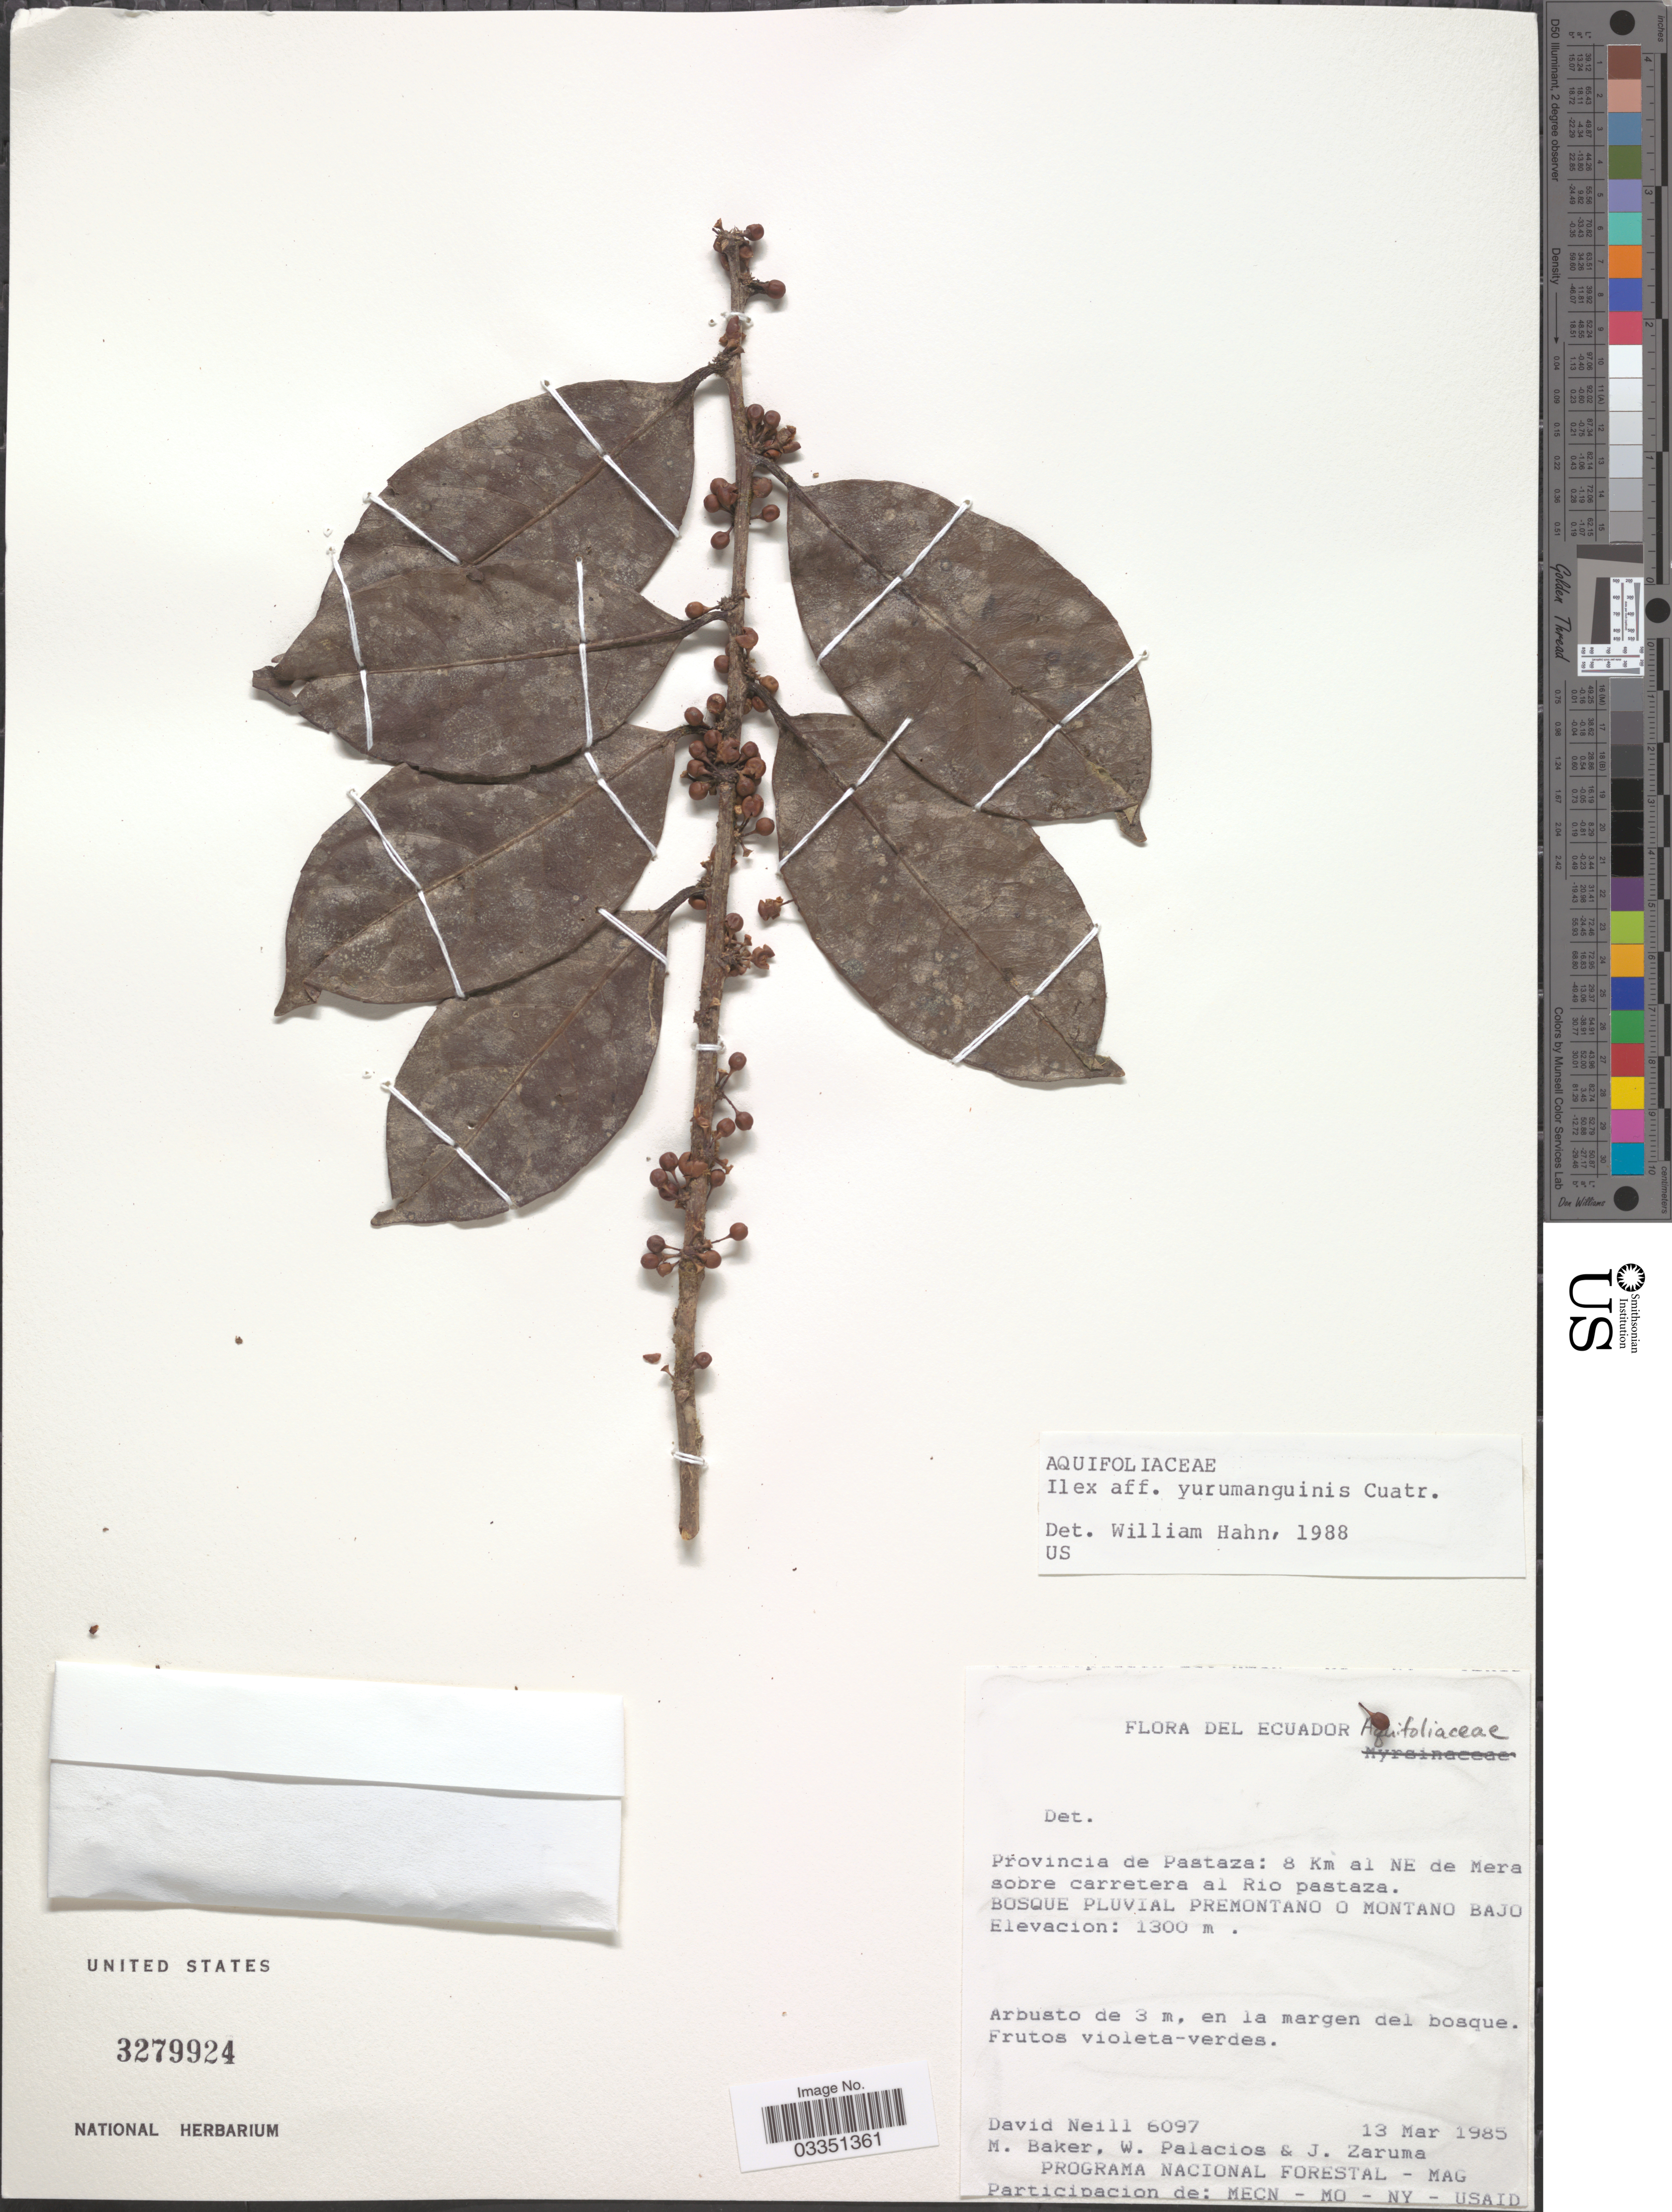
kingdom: Plantae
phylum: Tracheophyta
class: Magnoliopsida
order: Aquifoliales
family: Aquifoliaceae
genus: Ilex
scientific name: Ilex yurumanguinis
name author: Cuatrec.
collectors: D. Neill, M. Baker, W. Palacios & J. Zaruma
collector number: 6097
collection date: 1985-03-13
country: Ecuador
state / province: Pastaza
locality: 8 Km al NE de Mera sobre carretera al Rio pastaza. Bosque Pluvial Premontano O Montano Bajo.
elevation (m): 1300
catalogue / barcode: US 3279924